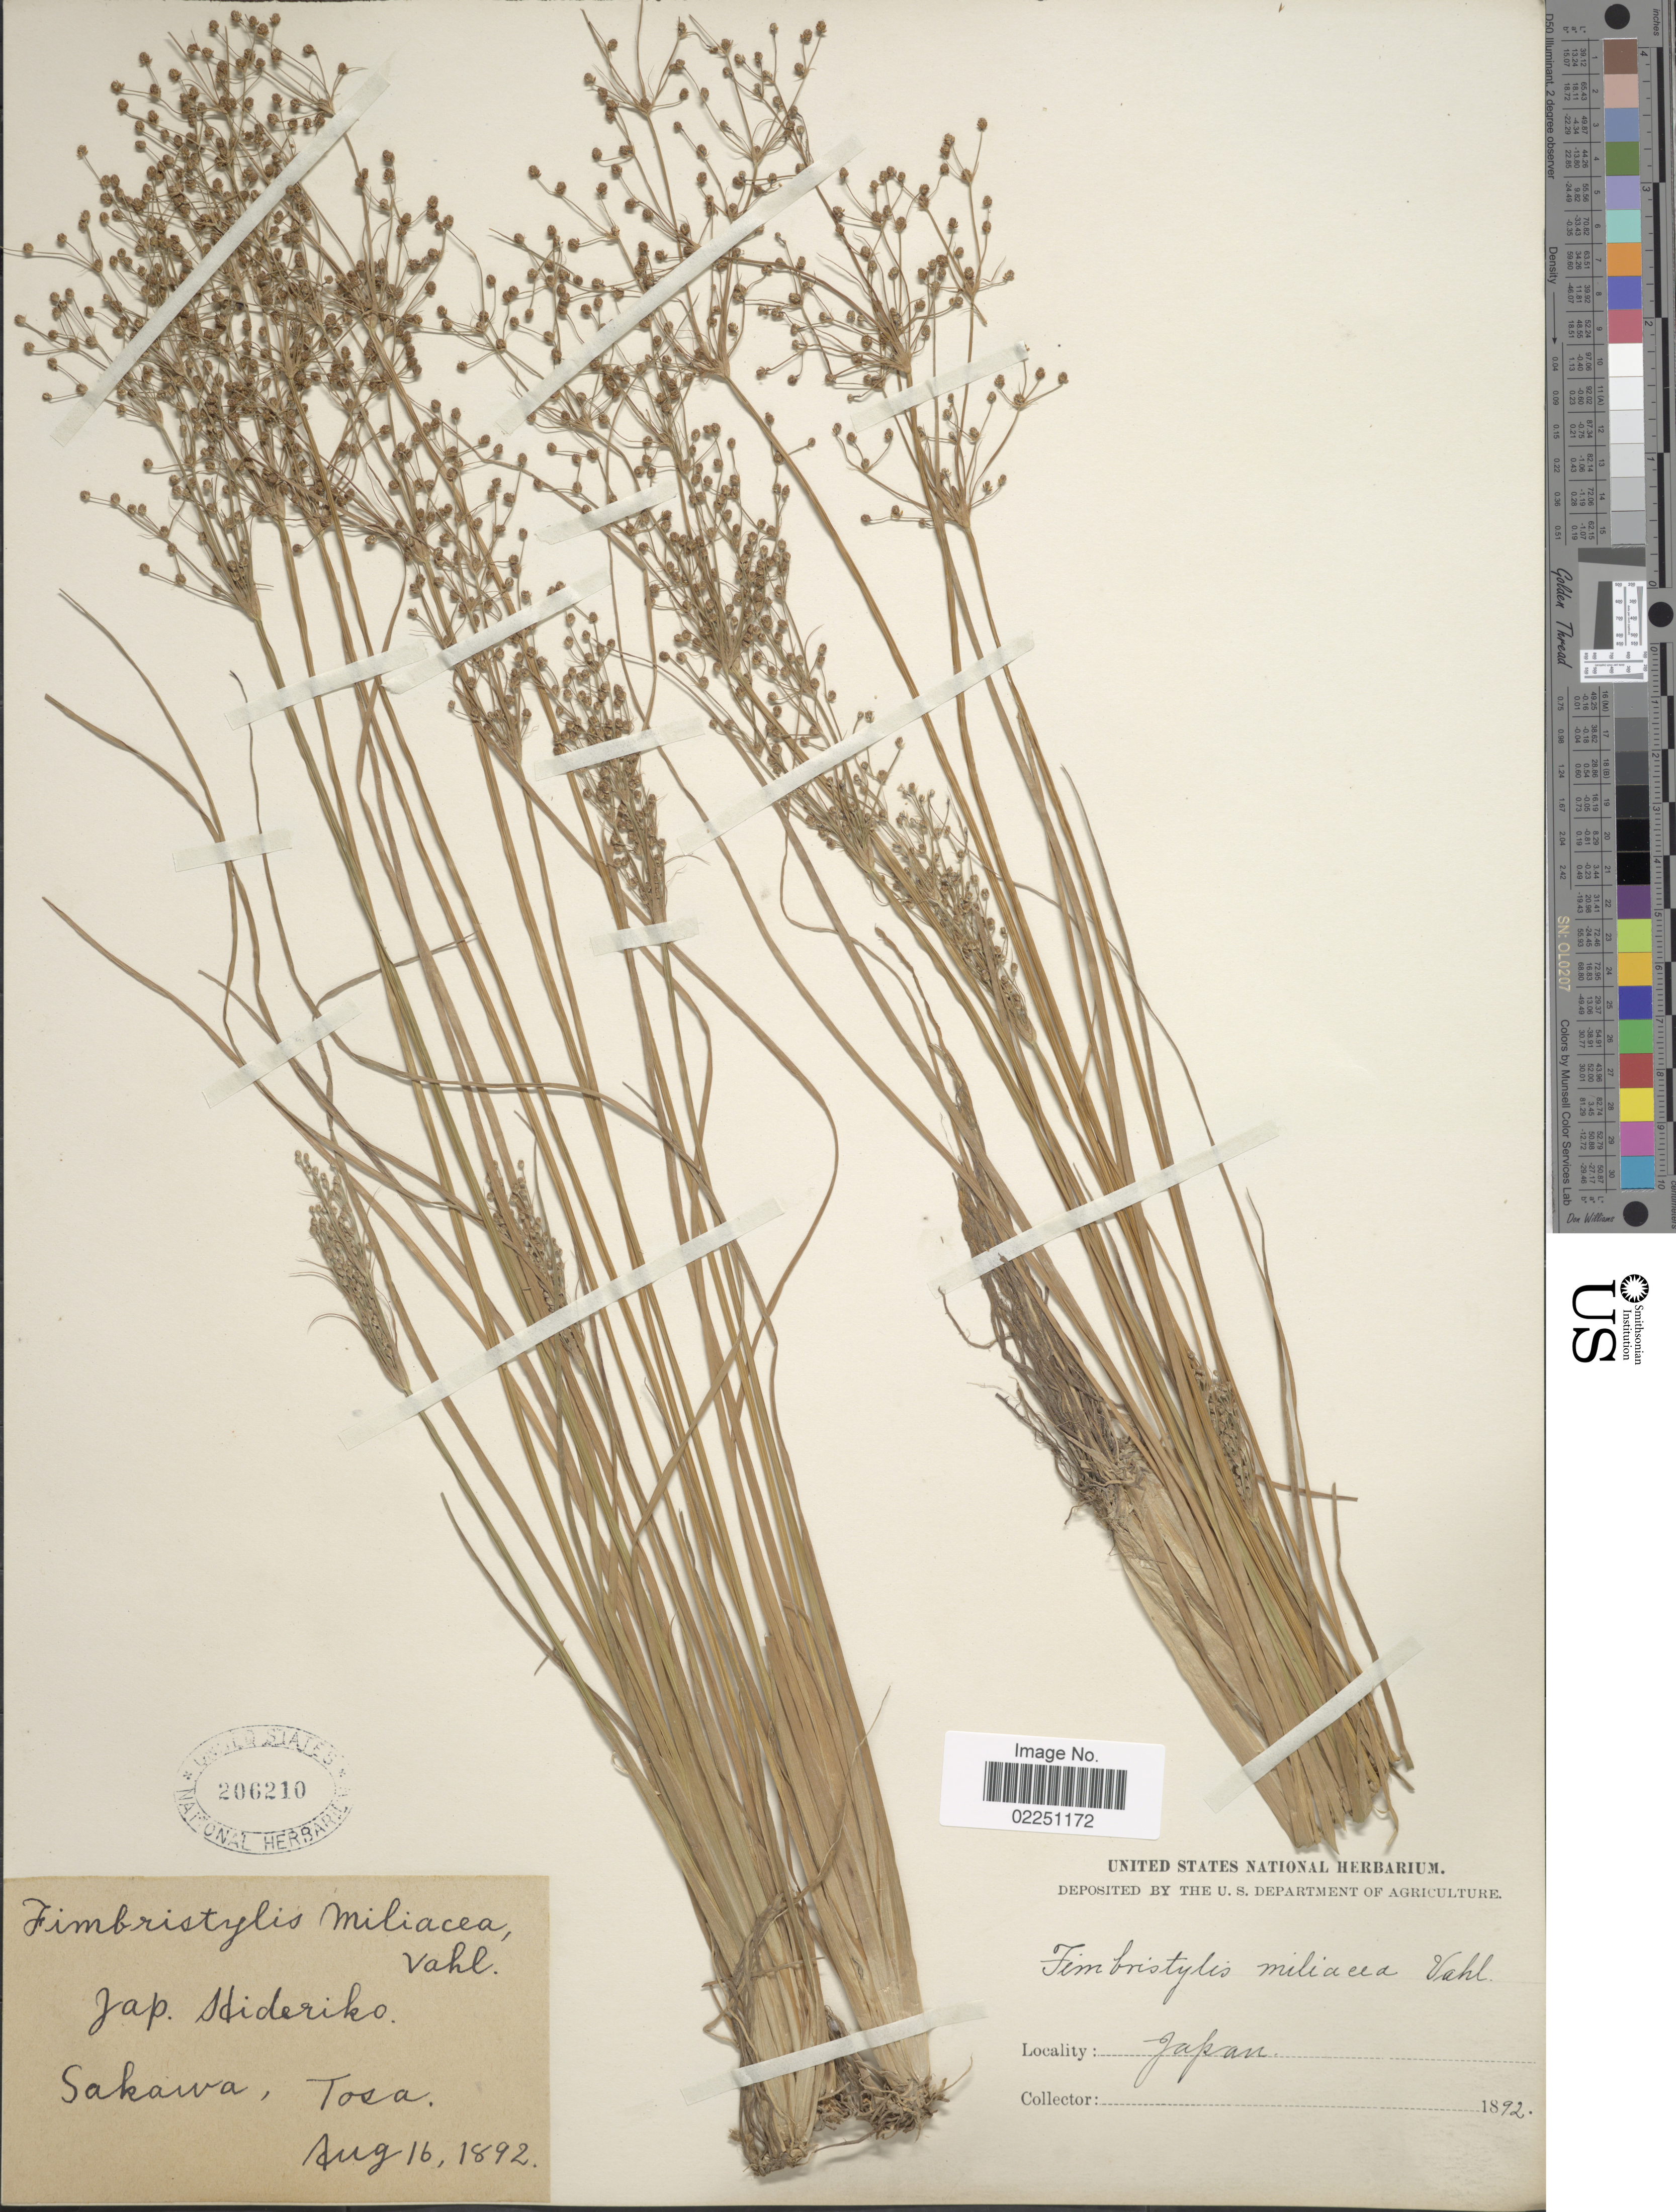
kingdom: Plantae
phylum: Tracheophyta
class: Liliopsida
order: Poales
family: Cyperaceae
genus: Fimbristylis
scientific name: Fimbristylis littoralis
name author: Gaudich.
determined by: Strong, M. T., (US), Smithsonian Institution - National Museum of Natural History (UNITED STATES)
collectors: ex herb. United States National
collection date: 1892-08-16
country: Japan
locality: Jap. Hideriko. Sakawa, Tosa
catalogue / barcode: US 206210